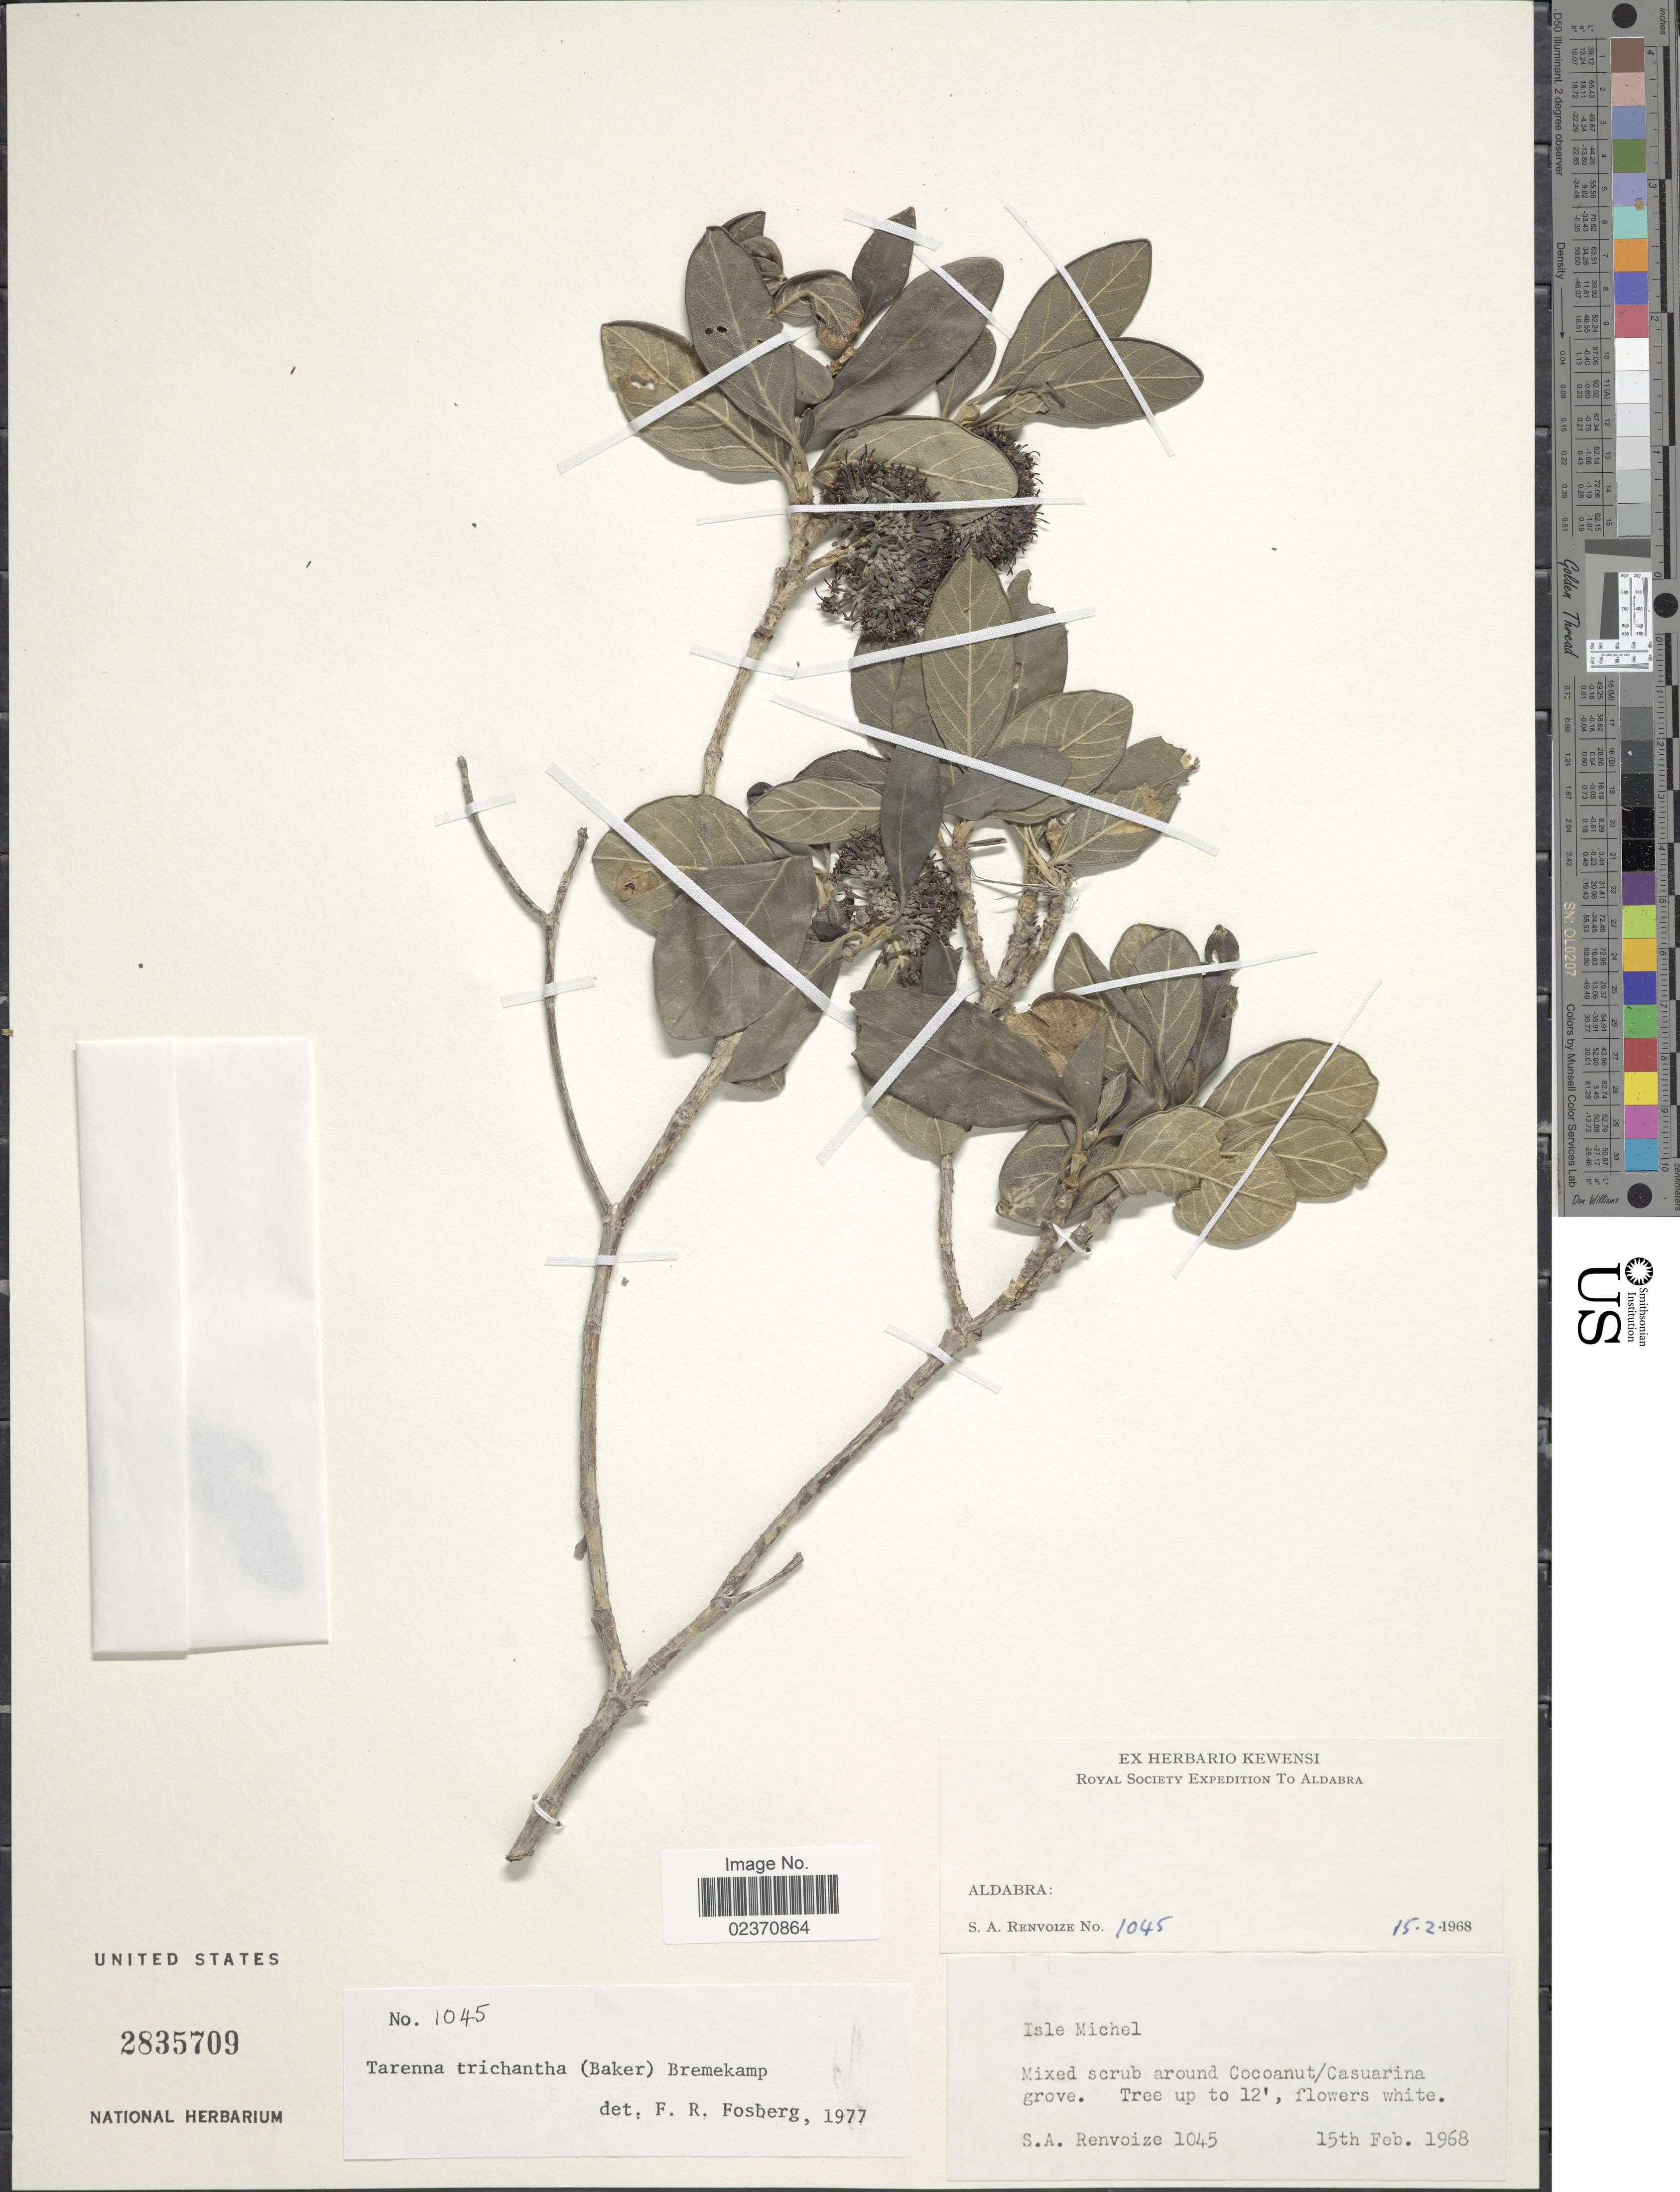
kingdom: Plantae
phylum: Tracheophyta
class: Magnoliopsida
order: Gentianales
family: Rubiaceae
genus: Paracephaelis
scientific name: Paracephaelis trichantha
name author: (Baker) De Block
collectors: S. A. Renvoize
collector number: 1045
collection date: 1968-02-15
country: Seychelles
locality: Aldabra, Mixed scrub around Cocoanut/Casuarina grove.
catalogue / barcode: US 2835709